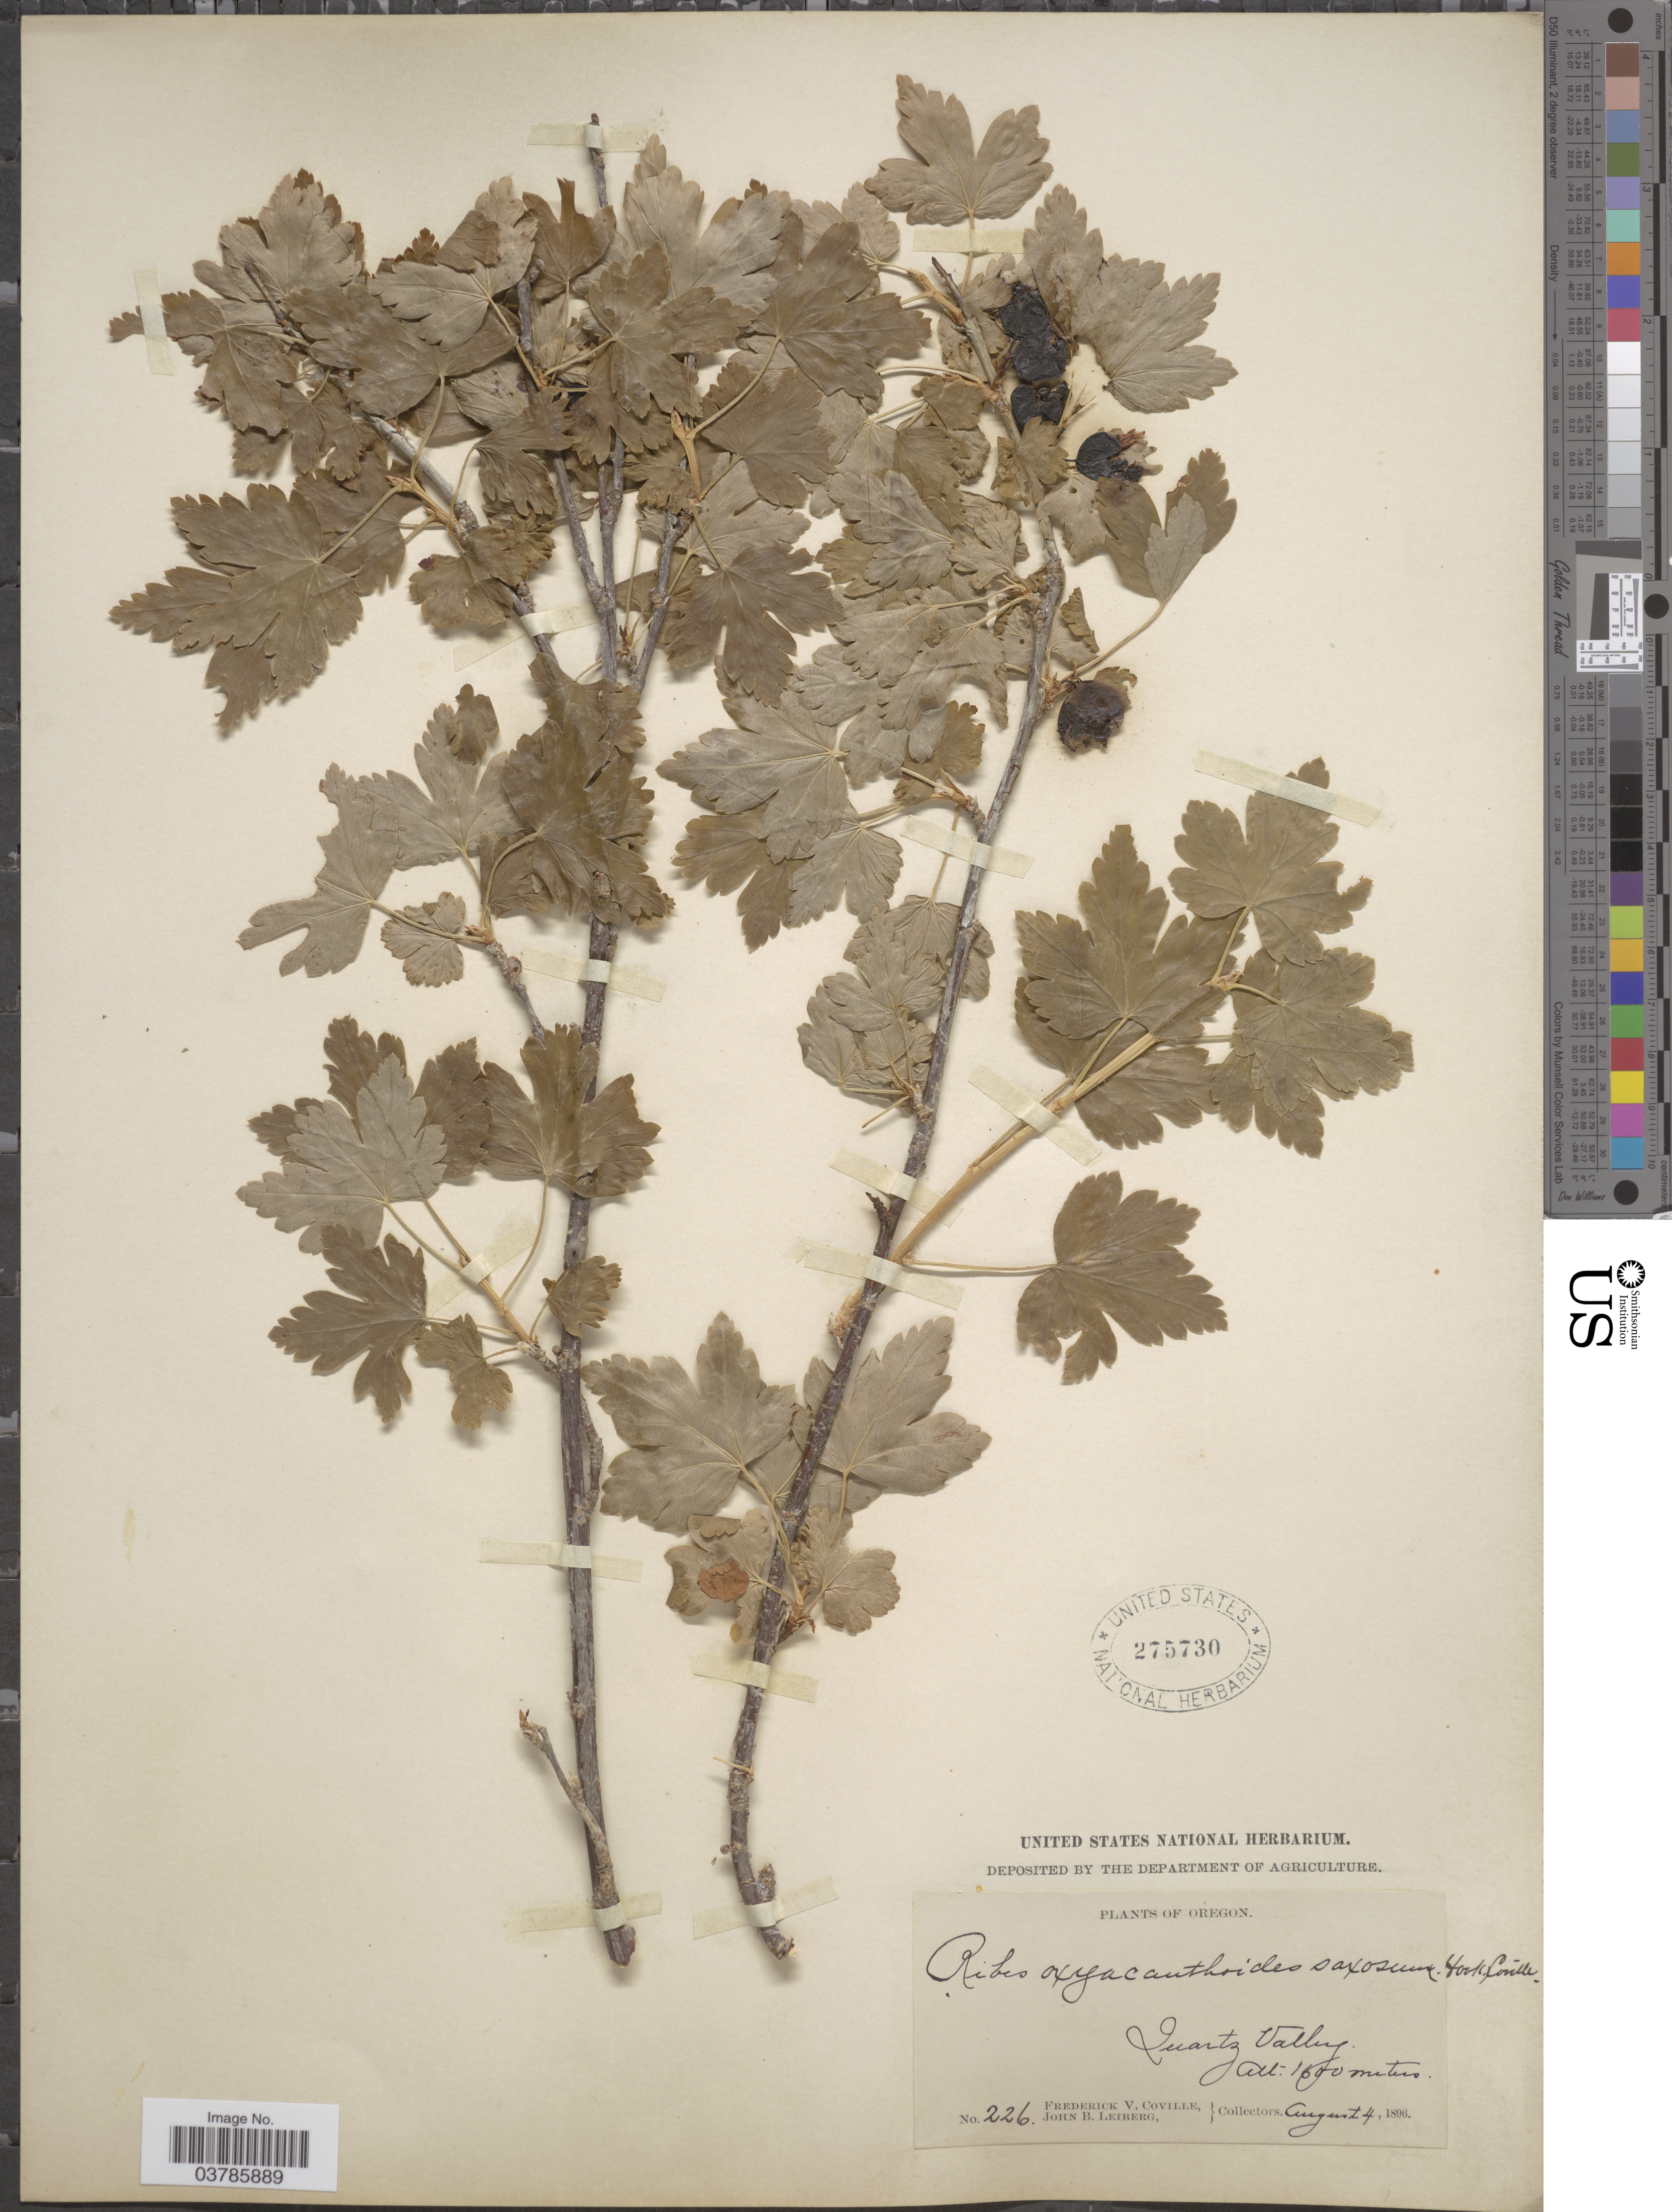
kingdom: Plantae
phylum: Tracheophyta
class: Magnoliopsida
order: Saxifragales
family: Grossulariaceae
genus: Ribes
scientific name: Ribes inerme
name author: Rydb.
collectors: F. V. Coville & J. B. Leiberg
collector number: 226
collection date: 1806-08-14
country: United States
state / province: Oregon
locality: Quartz Valley.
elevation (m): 1600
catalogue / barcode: US 275730